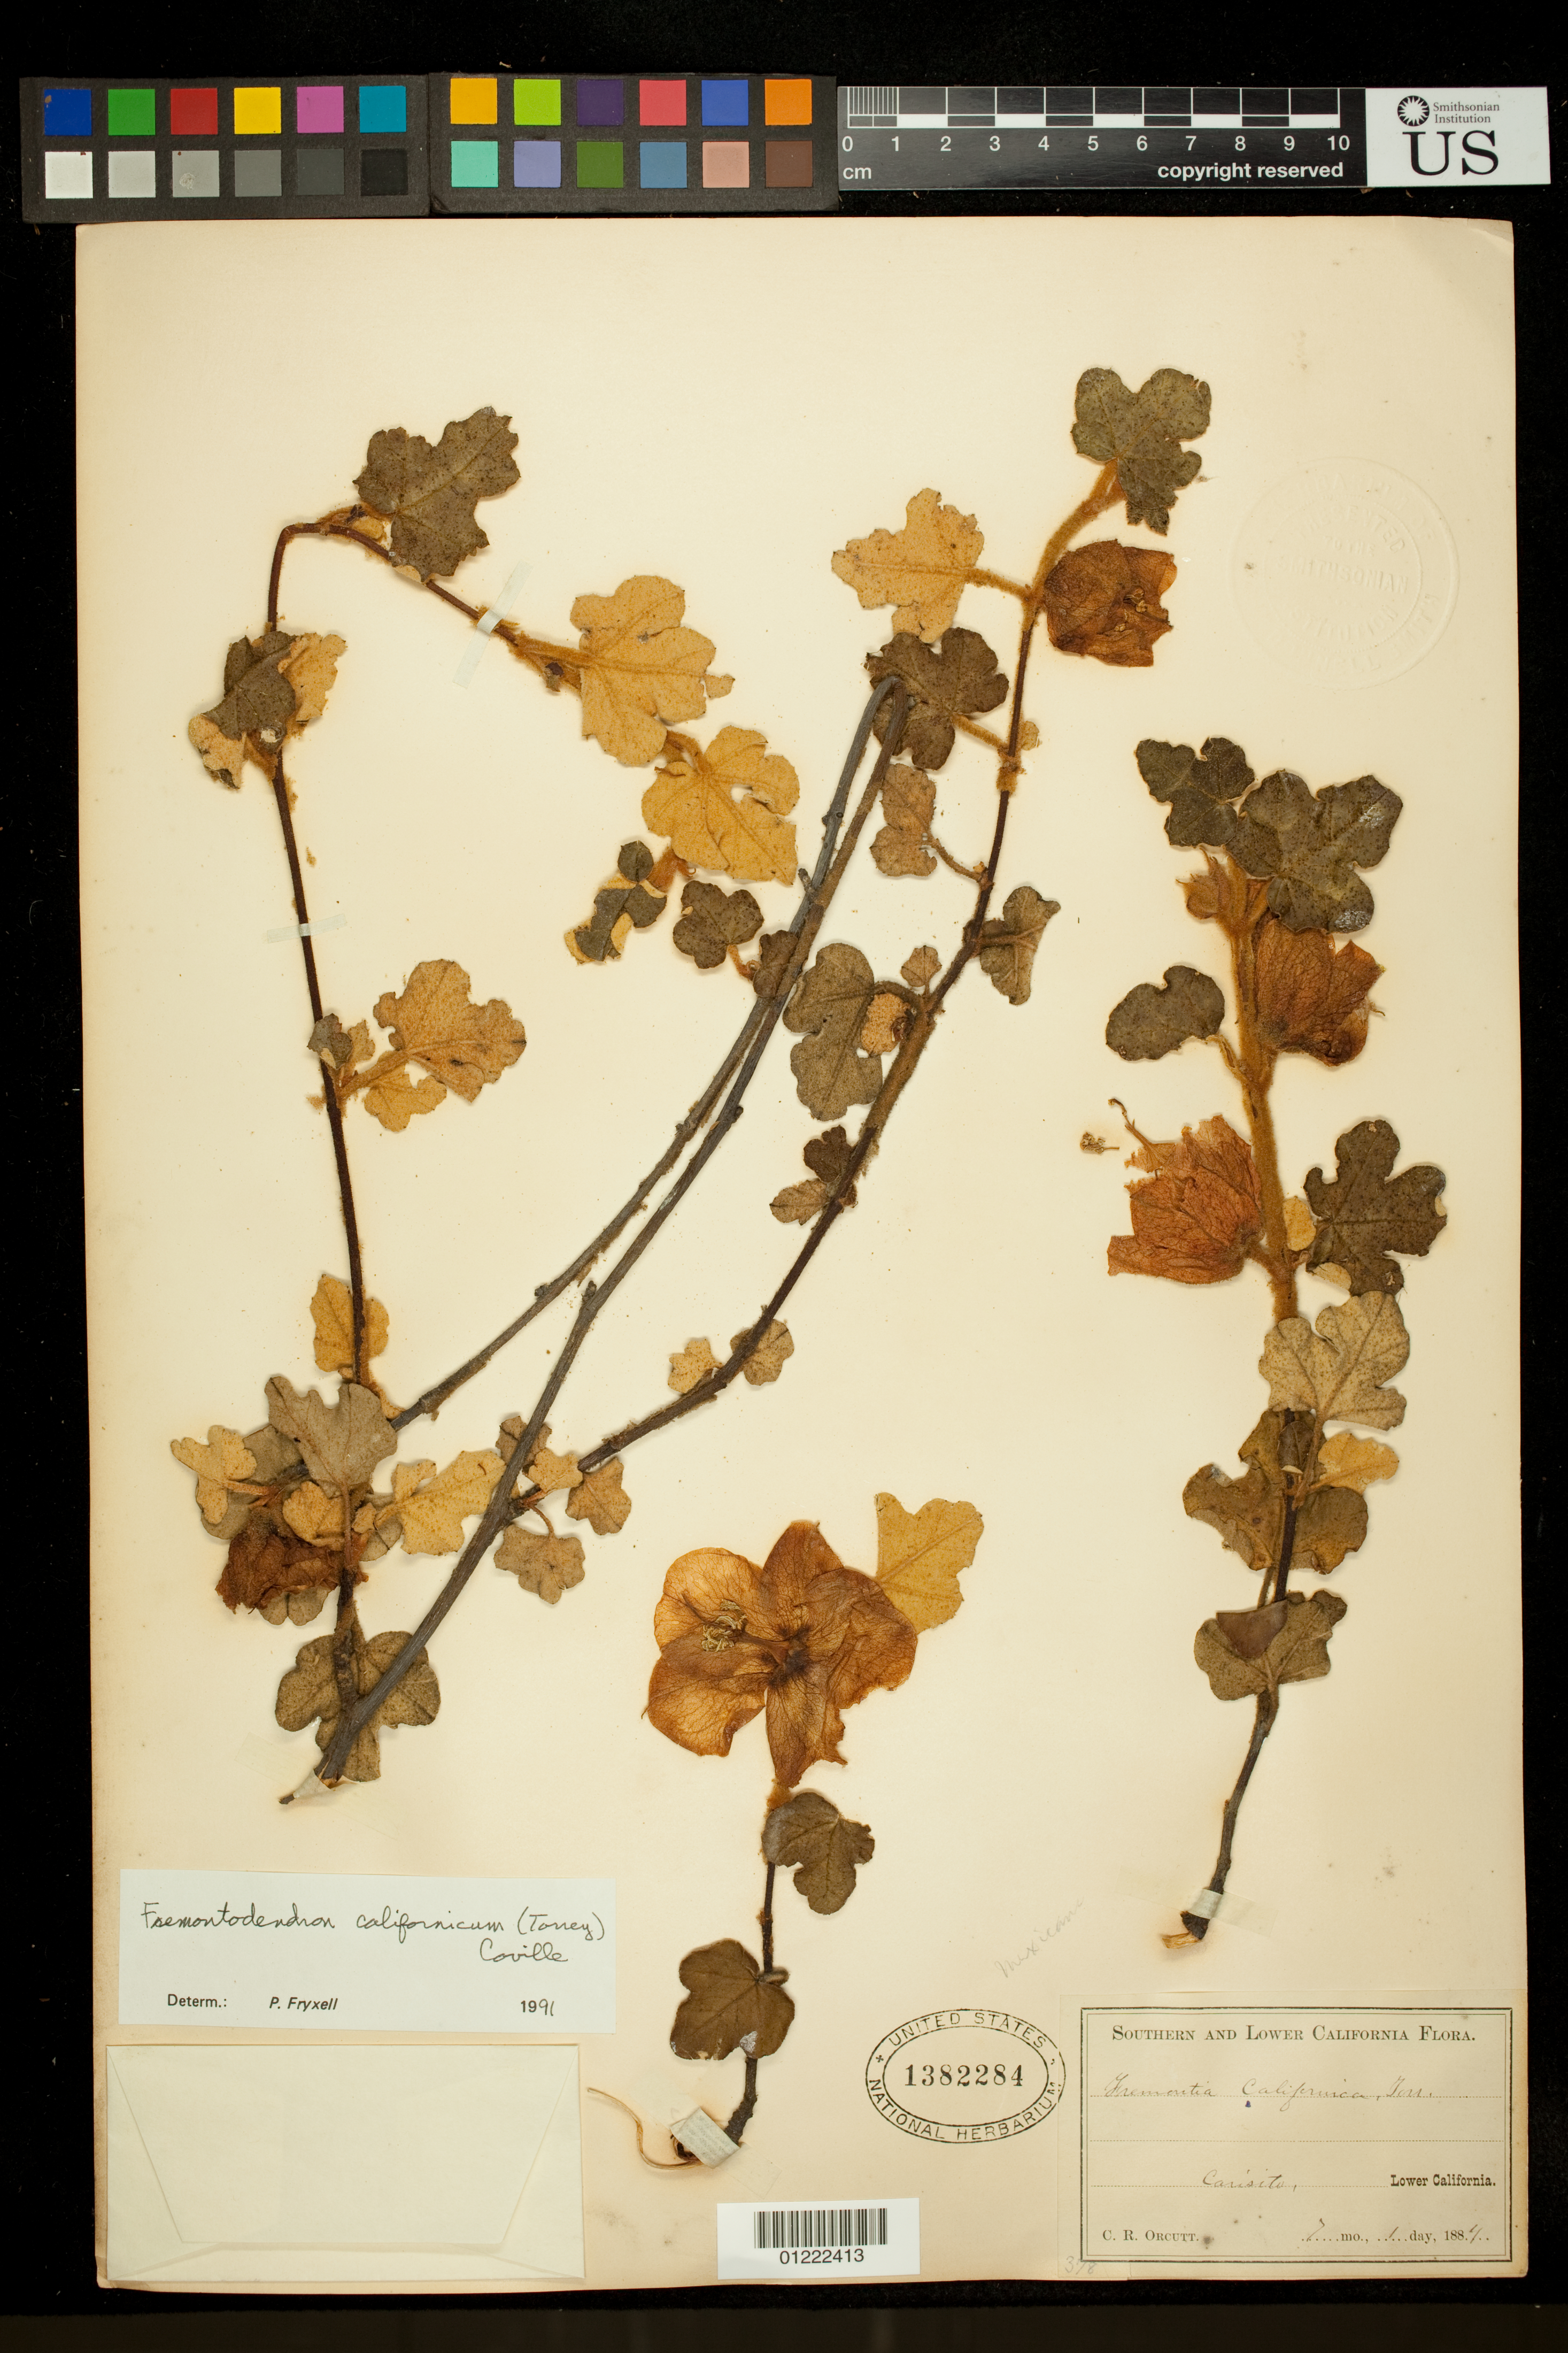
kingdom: Plantae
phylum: Tracheophyta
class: Magnoliopsida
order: Malvales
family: Malvaceae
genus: Fremontodendron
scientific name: Fremontodendron californicum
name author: (Torr.) Coville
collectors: C. R. Orcutt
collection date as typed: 1884-07-01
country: Mexico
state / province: Baja California Norte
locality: Carisito, Lower California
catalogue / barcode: US 1382284